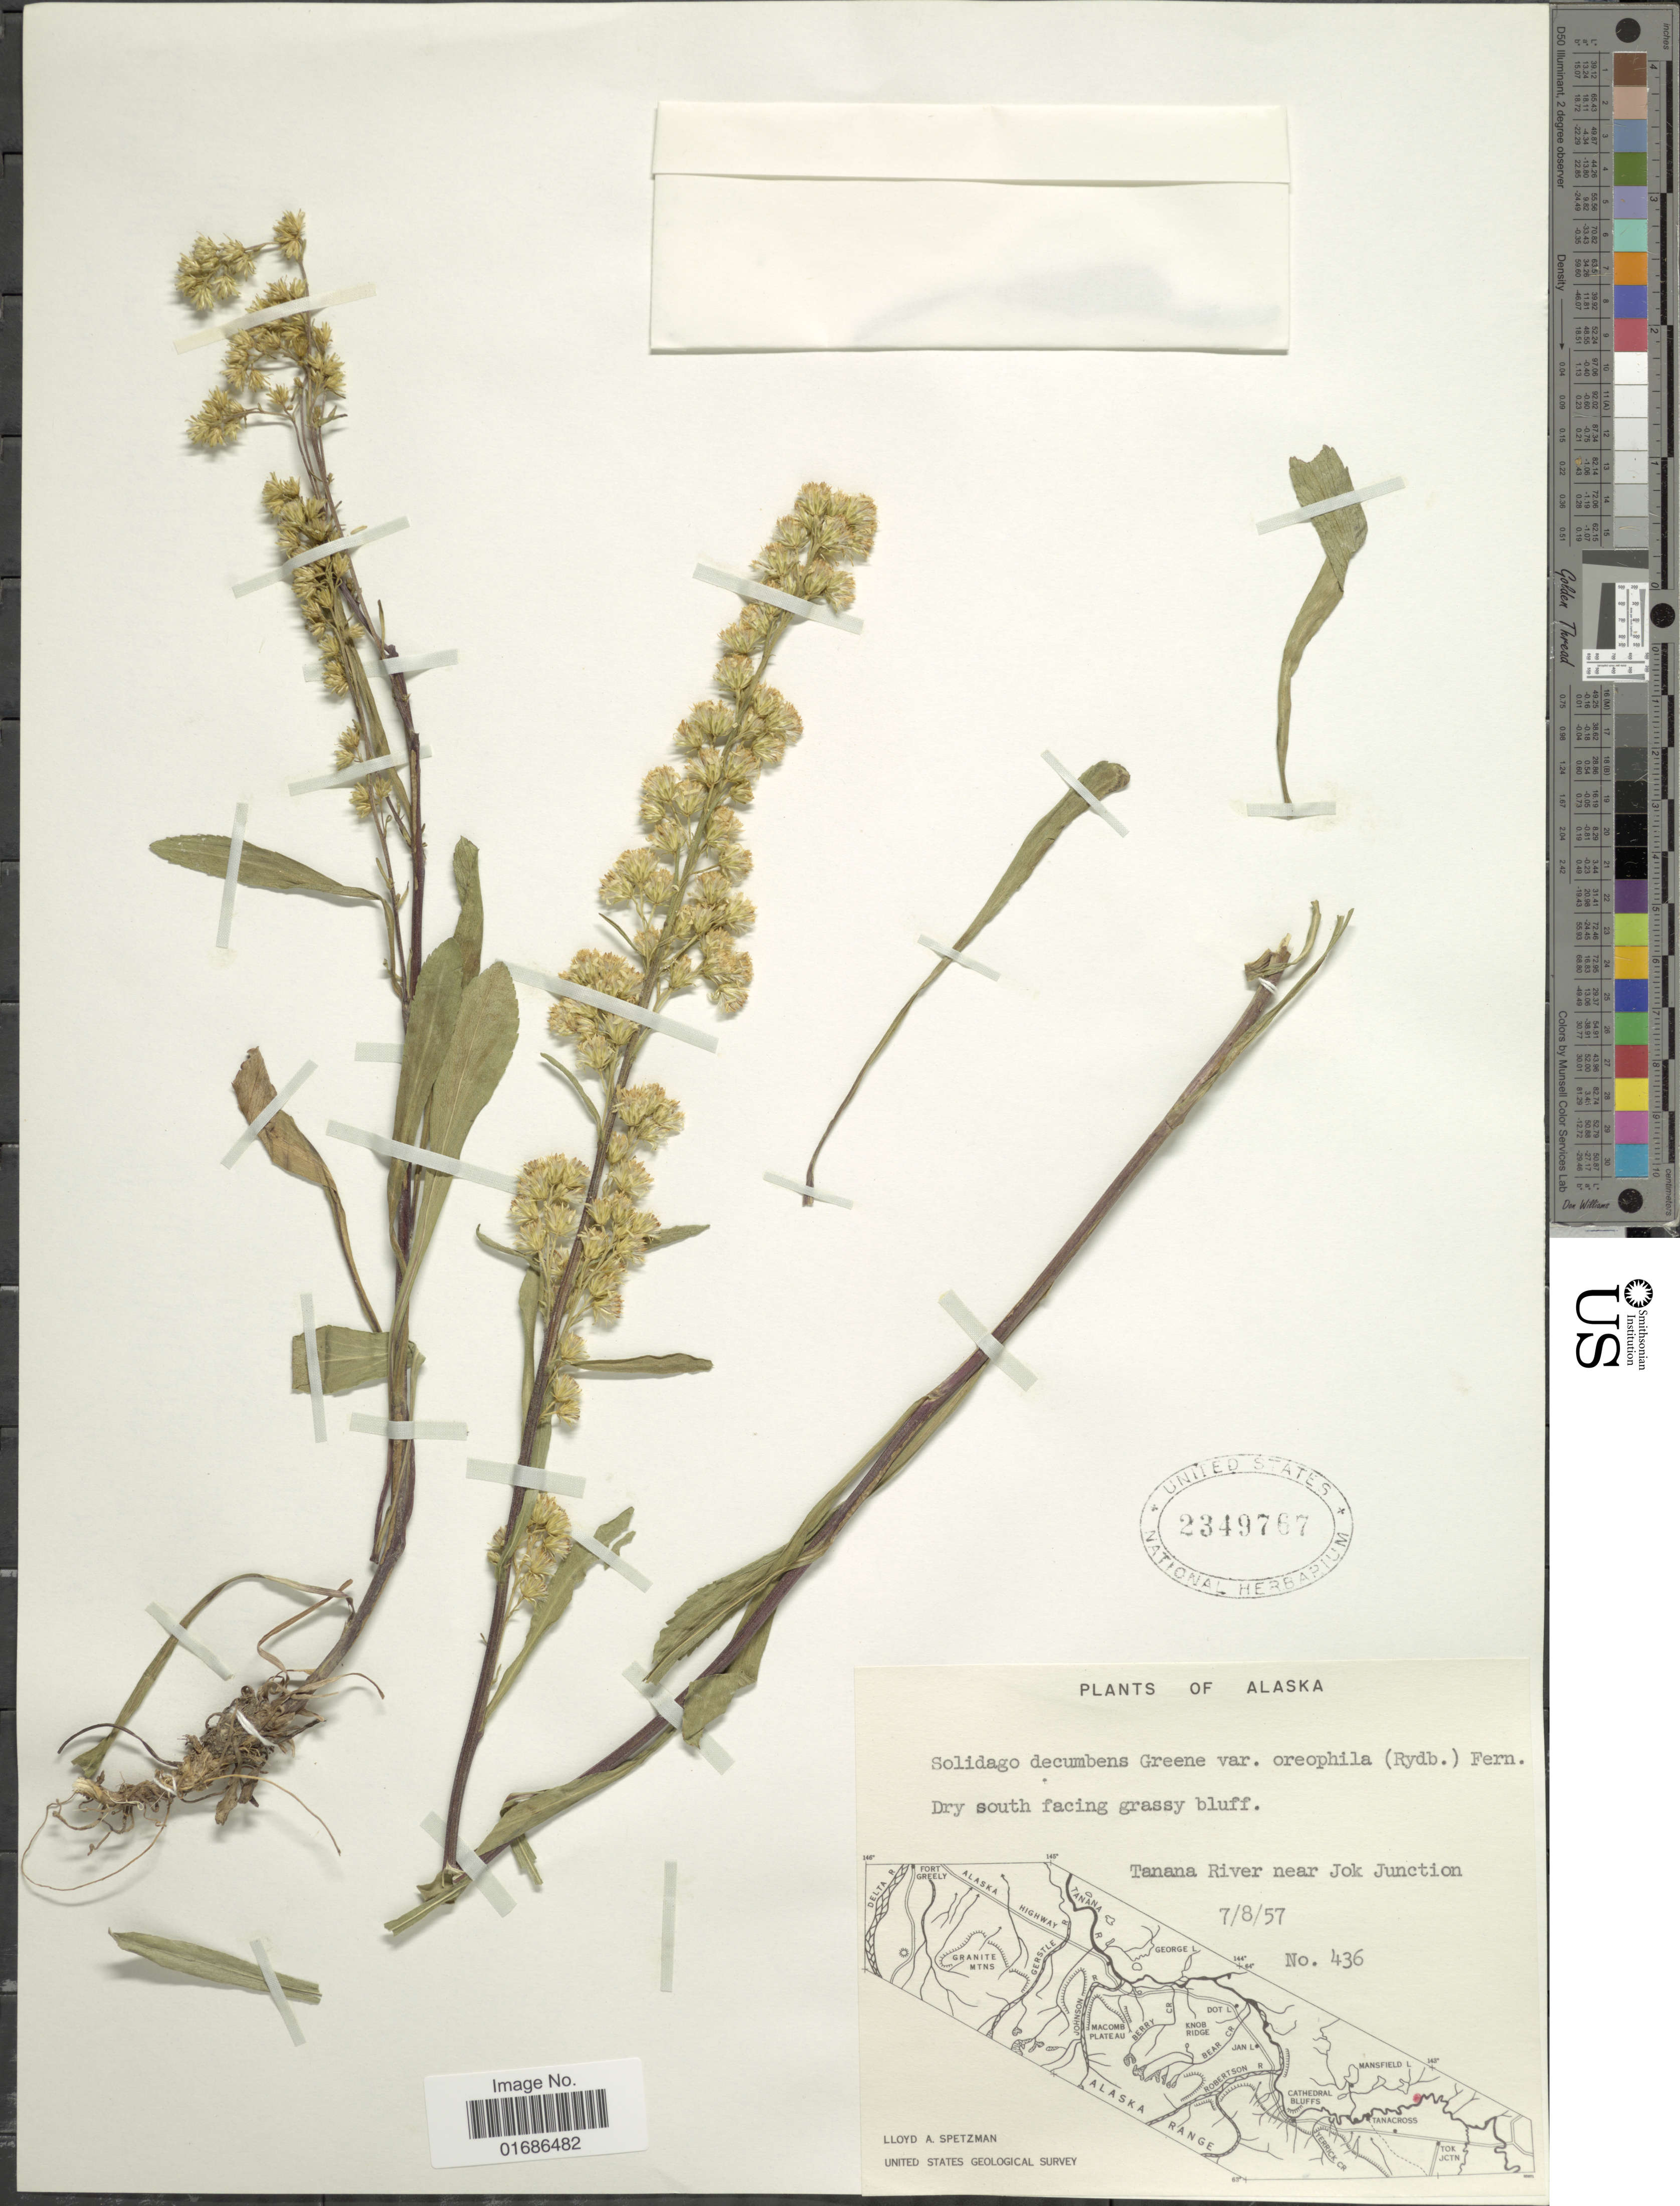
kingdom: Plantae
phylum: Tracheophyta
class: Magnoliopsida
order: Asterales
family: Asteraceae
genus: Solidago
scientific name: Solidago decumbens var. oreophila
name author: (Rydb.) Fernald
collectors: L. Spetzman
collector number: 436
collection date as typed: Transcribed d/m/y: 7/8/57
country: United States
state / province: Alaska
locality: Dry south facing grassy bluff, Tanana River near Jok Junction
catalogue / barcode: US 2349767